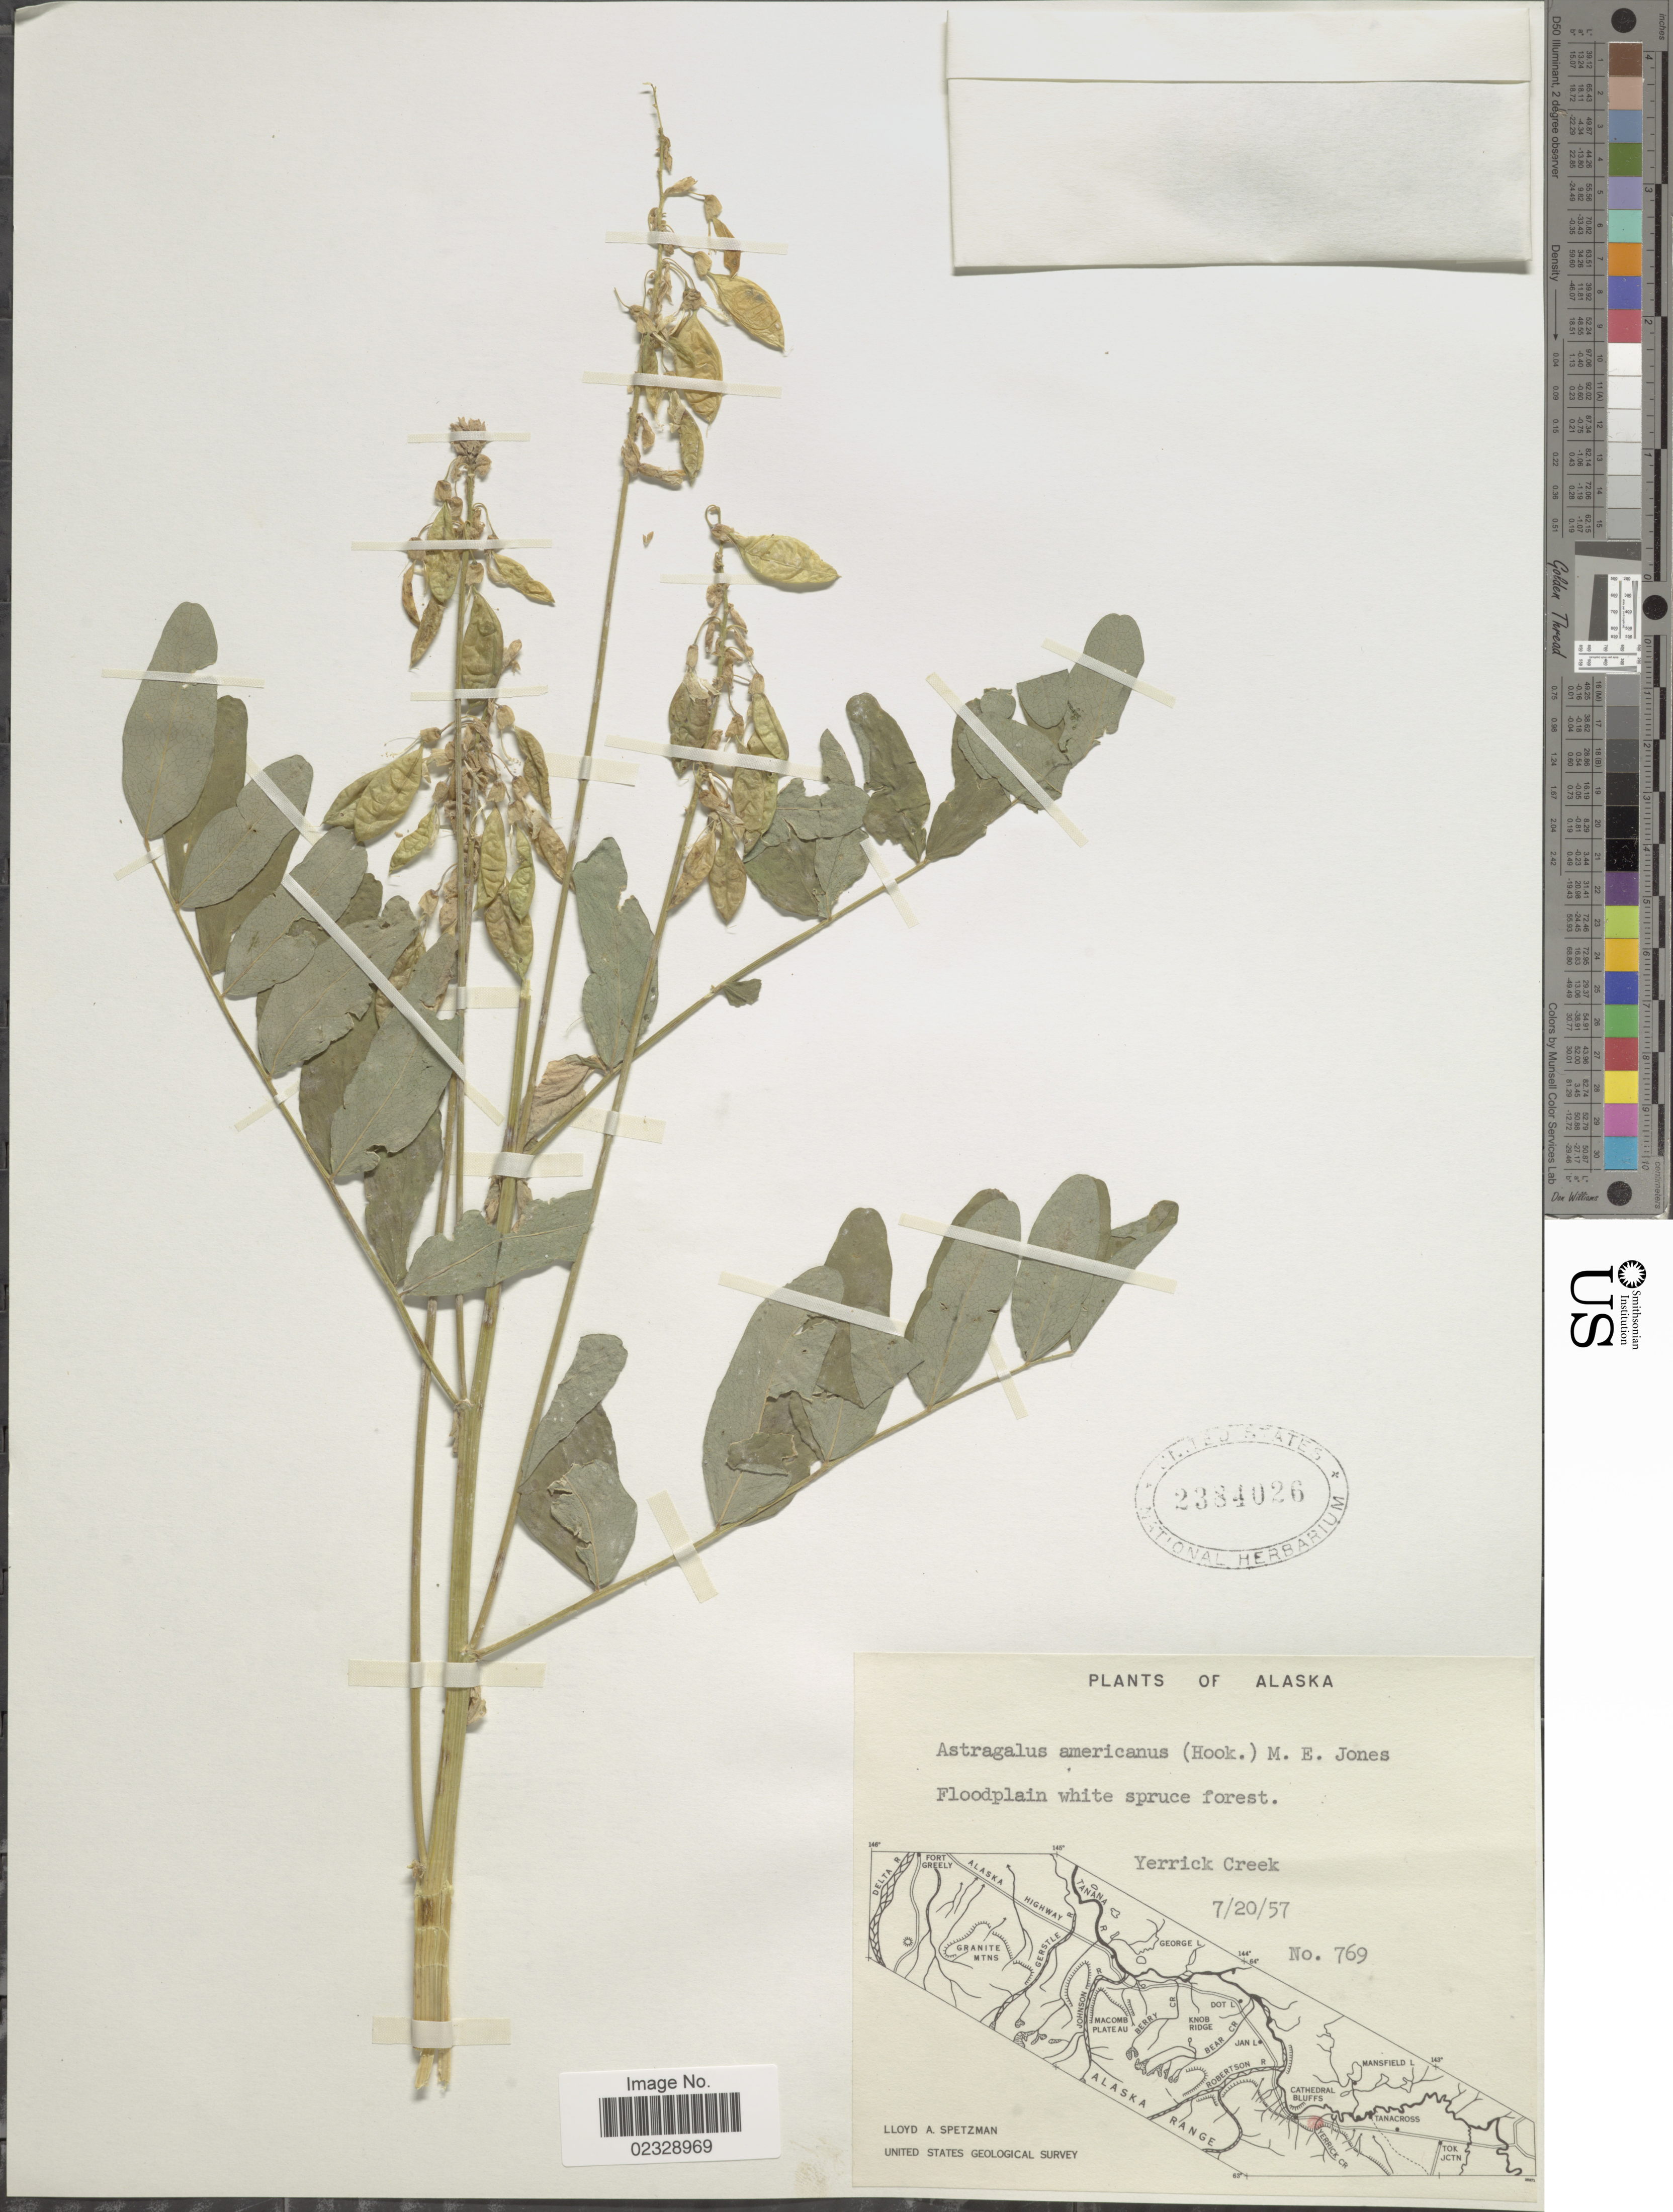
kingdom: Plantae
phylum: Tracheophyta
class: Magnoliopsida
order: Fabales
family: Fabaceae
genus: Astragalus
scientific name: Astragalus americanus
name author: (Hook.) M.E. Jones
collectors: L. Spetzman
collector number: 769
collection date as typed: Transcribed d/m/y: 20/7/57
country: United States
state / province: Alaska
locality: Floodplain white spruce forest. Yerrick Creek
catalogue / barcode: US 2384026